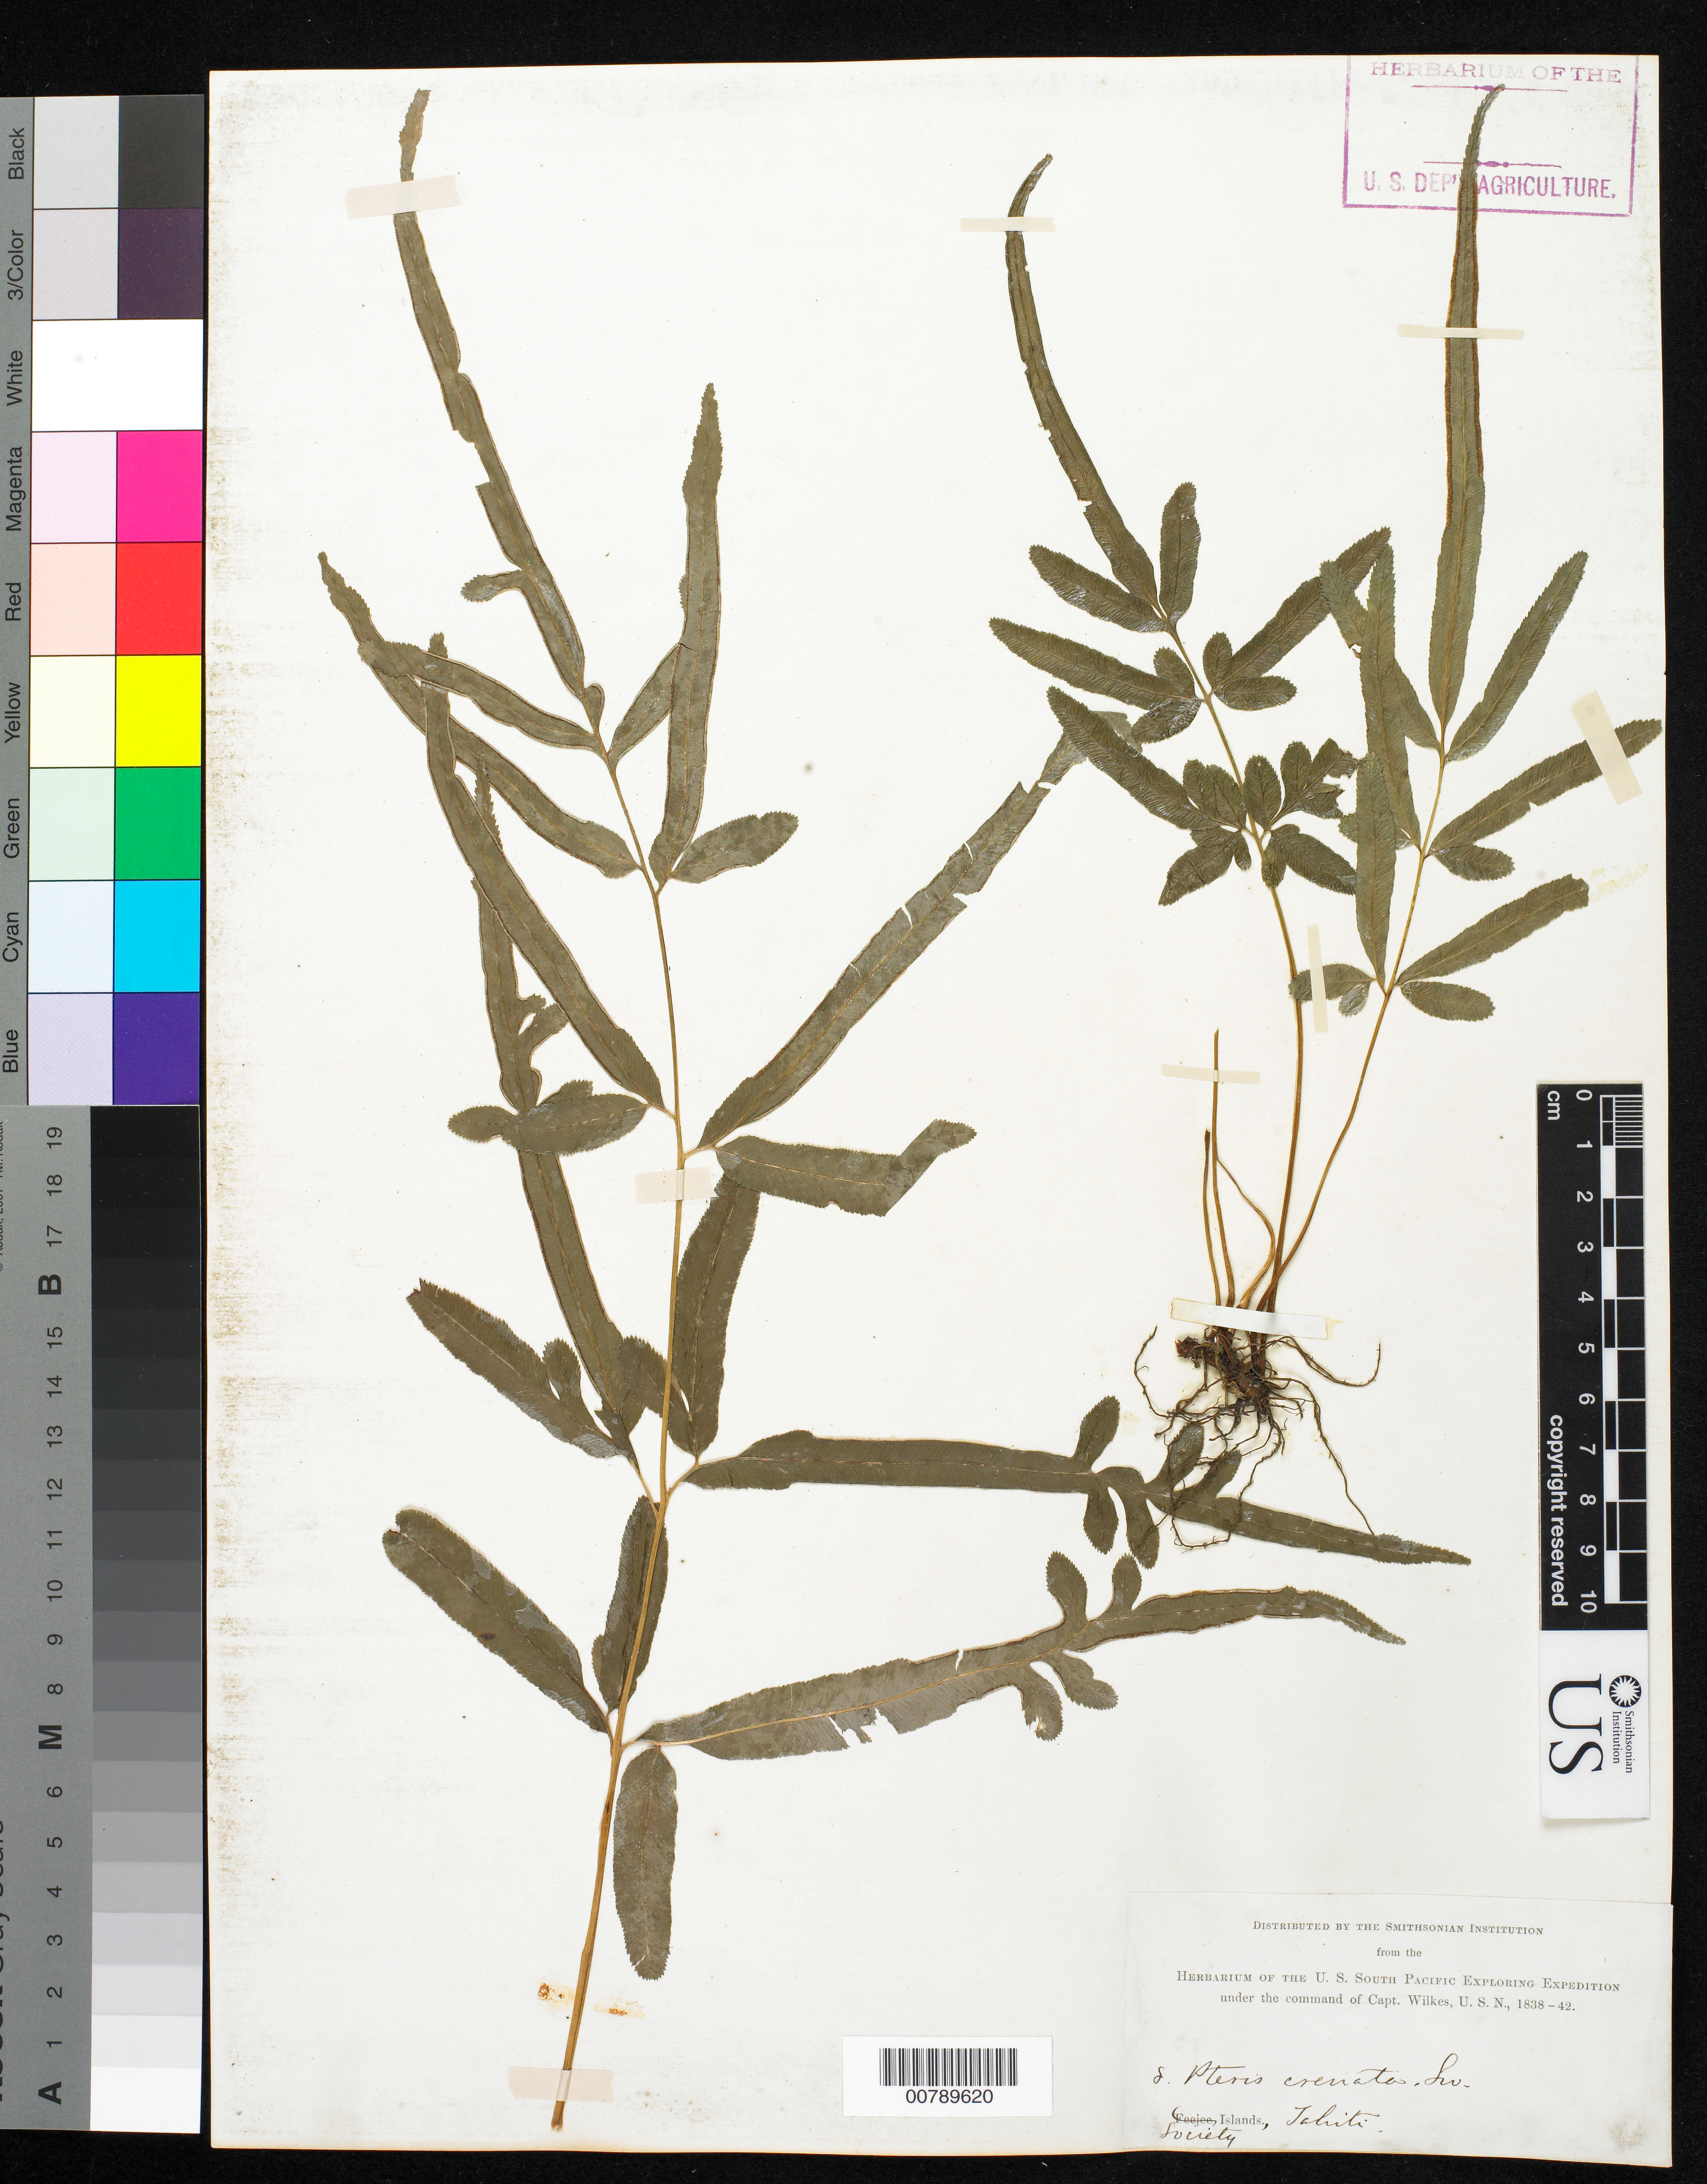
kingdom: Plantae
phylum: Tracheophyta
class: Polypodiopsida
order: Polypodiales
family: Pteridaceae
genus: Pteris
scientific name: Pteris ensiformis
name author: Burm. f.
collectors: Wilkes Explor. Exped.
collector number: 8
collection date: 1838/1842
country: French Polynesia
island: Tonga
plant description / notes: Not from Tahiti. It is a recent introduction in French Polynesia.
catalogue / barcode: US 98670